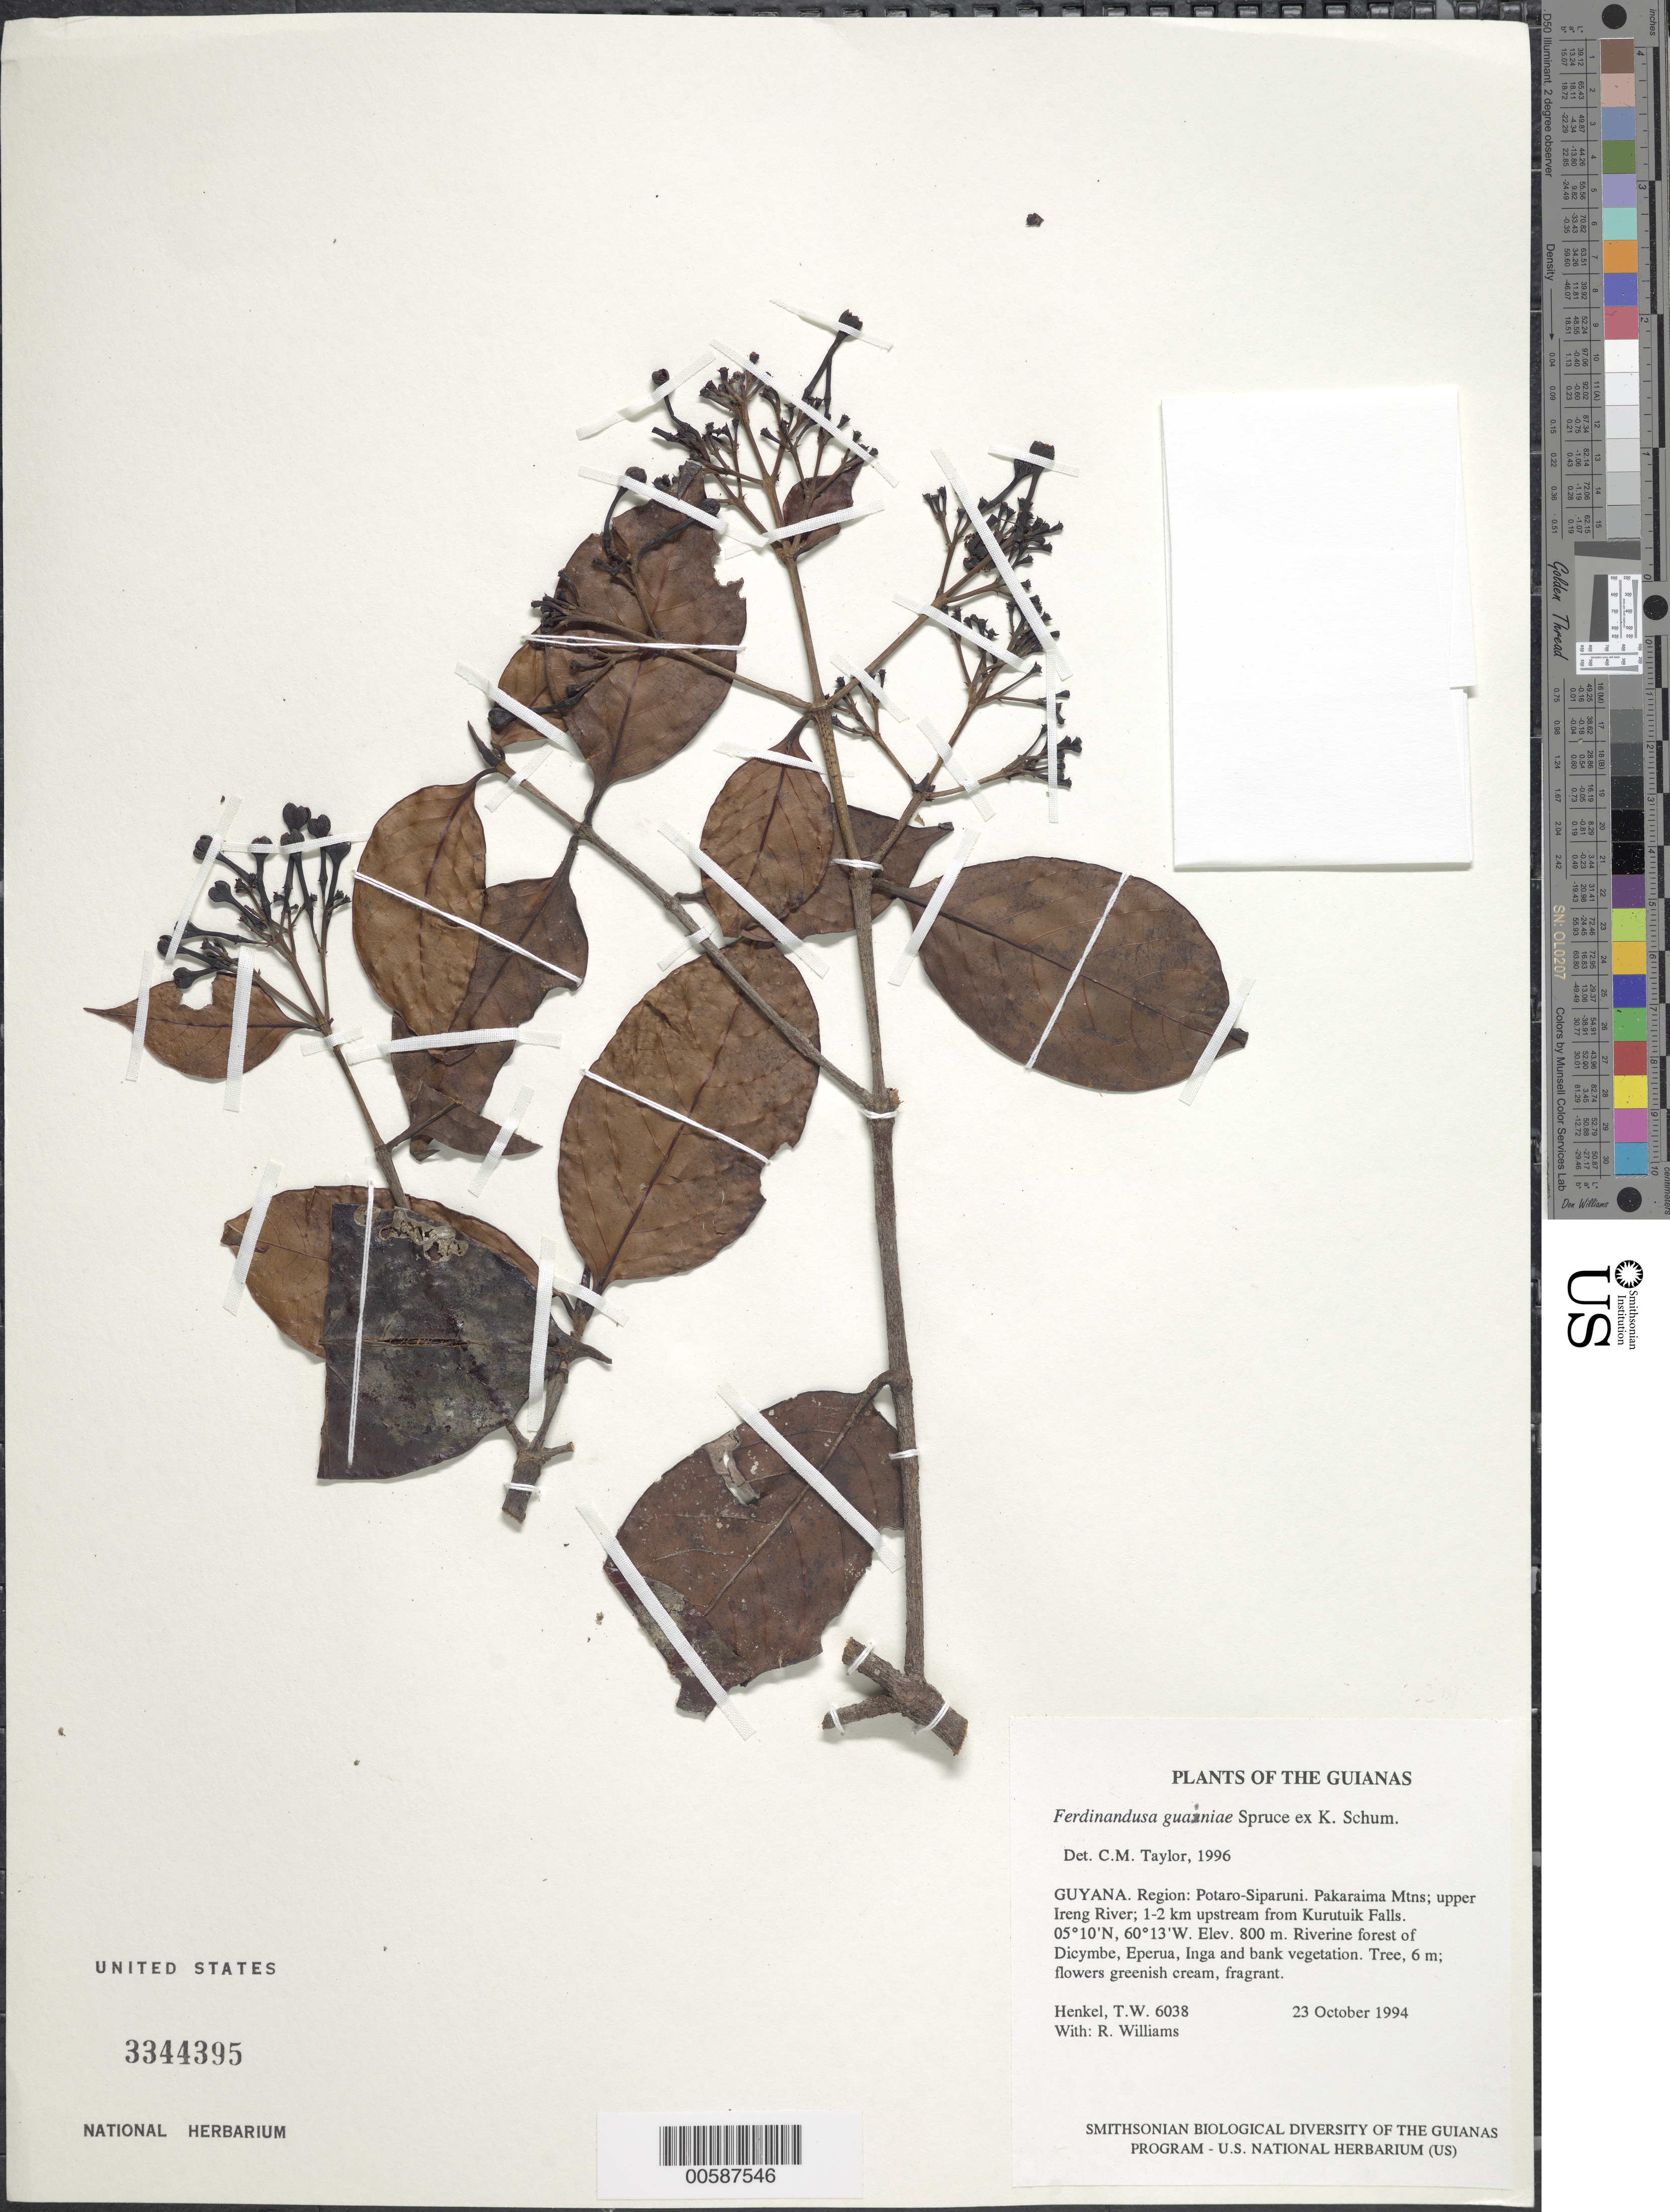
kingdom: Plantae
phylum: Tracheophyta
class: Magnoliopsida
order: Gentianales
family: Rubiaceae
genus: Ferdinandusa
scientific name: Ferdinandusa guainiae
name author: Spruce ex K. Schum.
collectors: T. Henkel & R. Williams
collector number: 6038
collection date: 1994-10-23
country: Guyana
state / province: Potaro-Siparuni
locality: Pakaraima Mtns; upper Ireng River, 1-2 km upstream from Kurutuik Falls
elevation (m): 800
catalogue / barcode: US 3344395